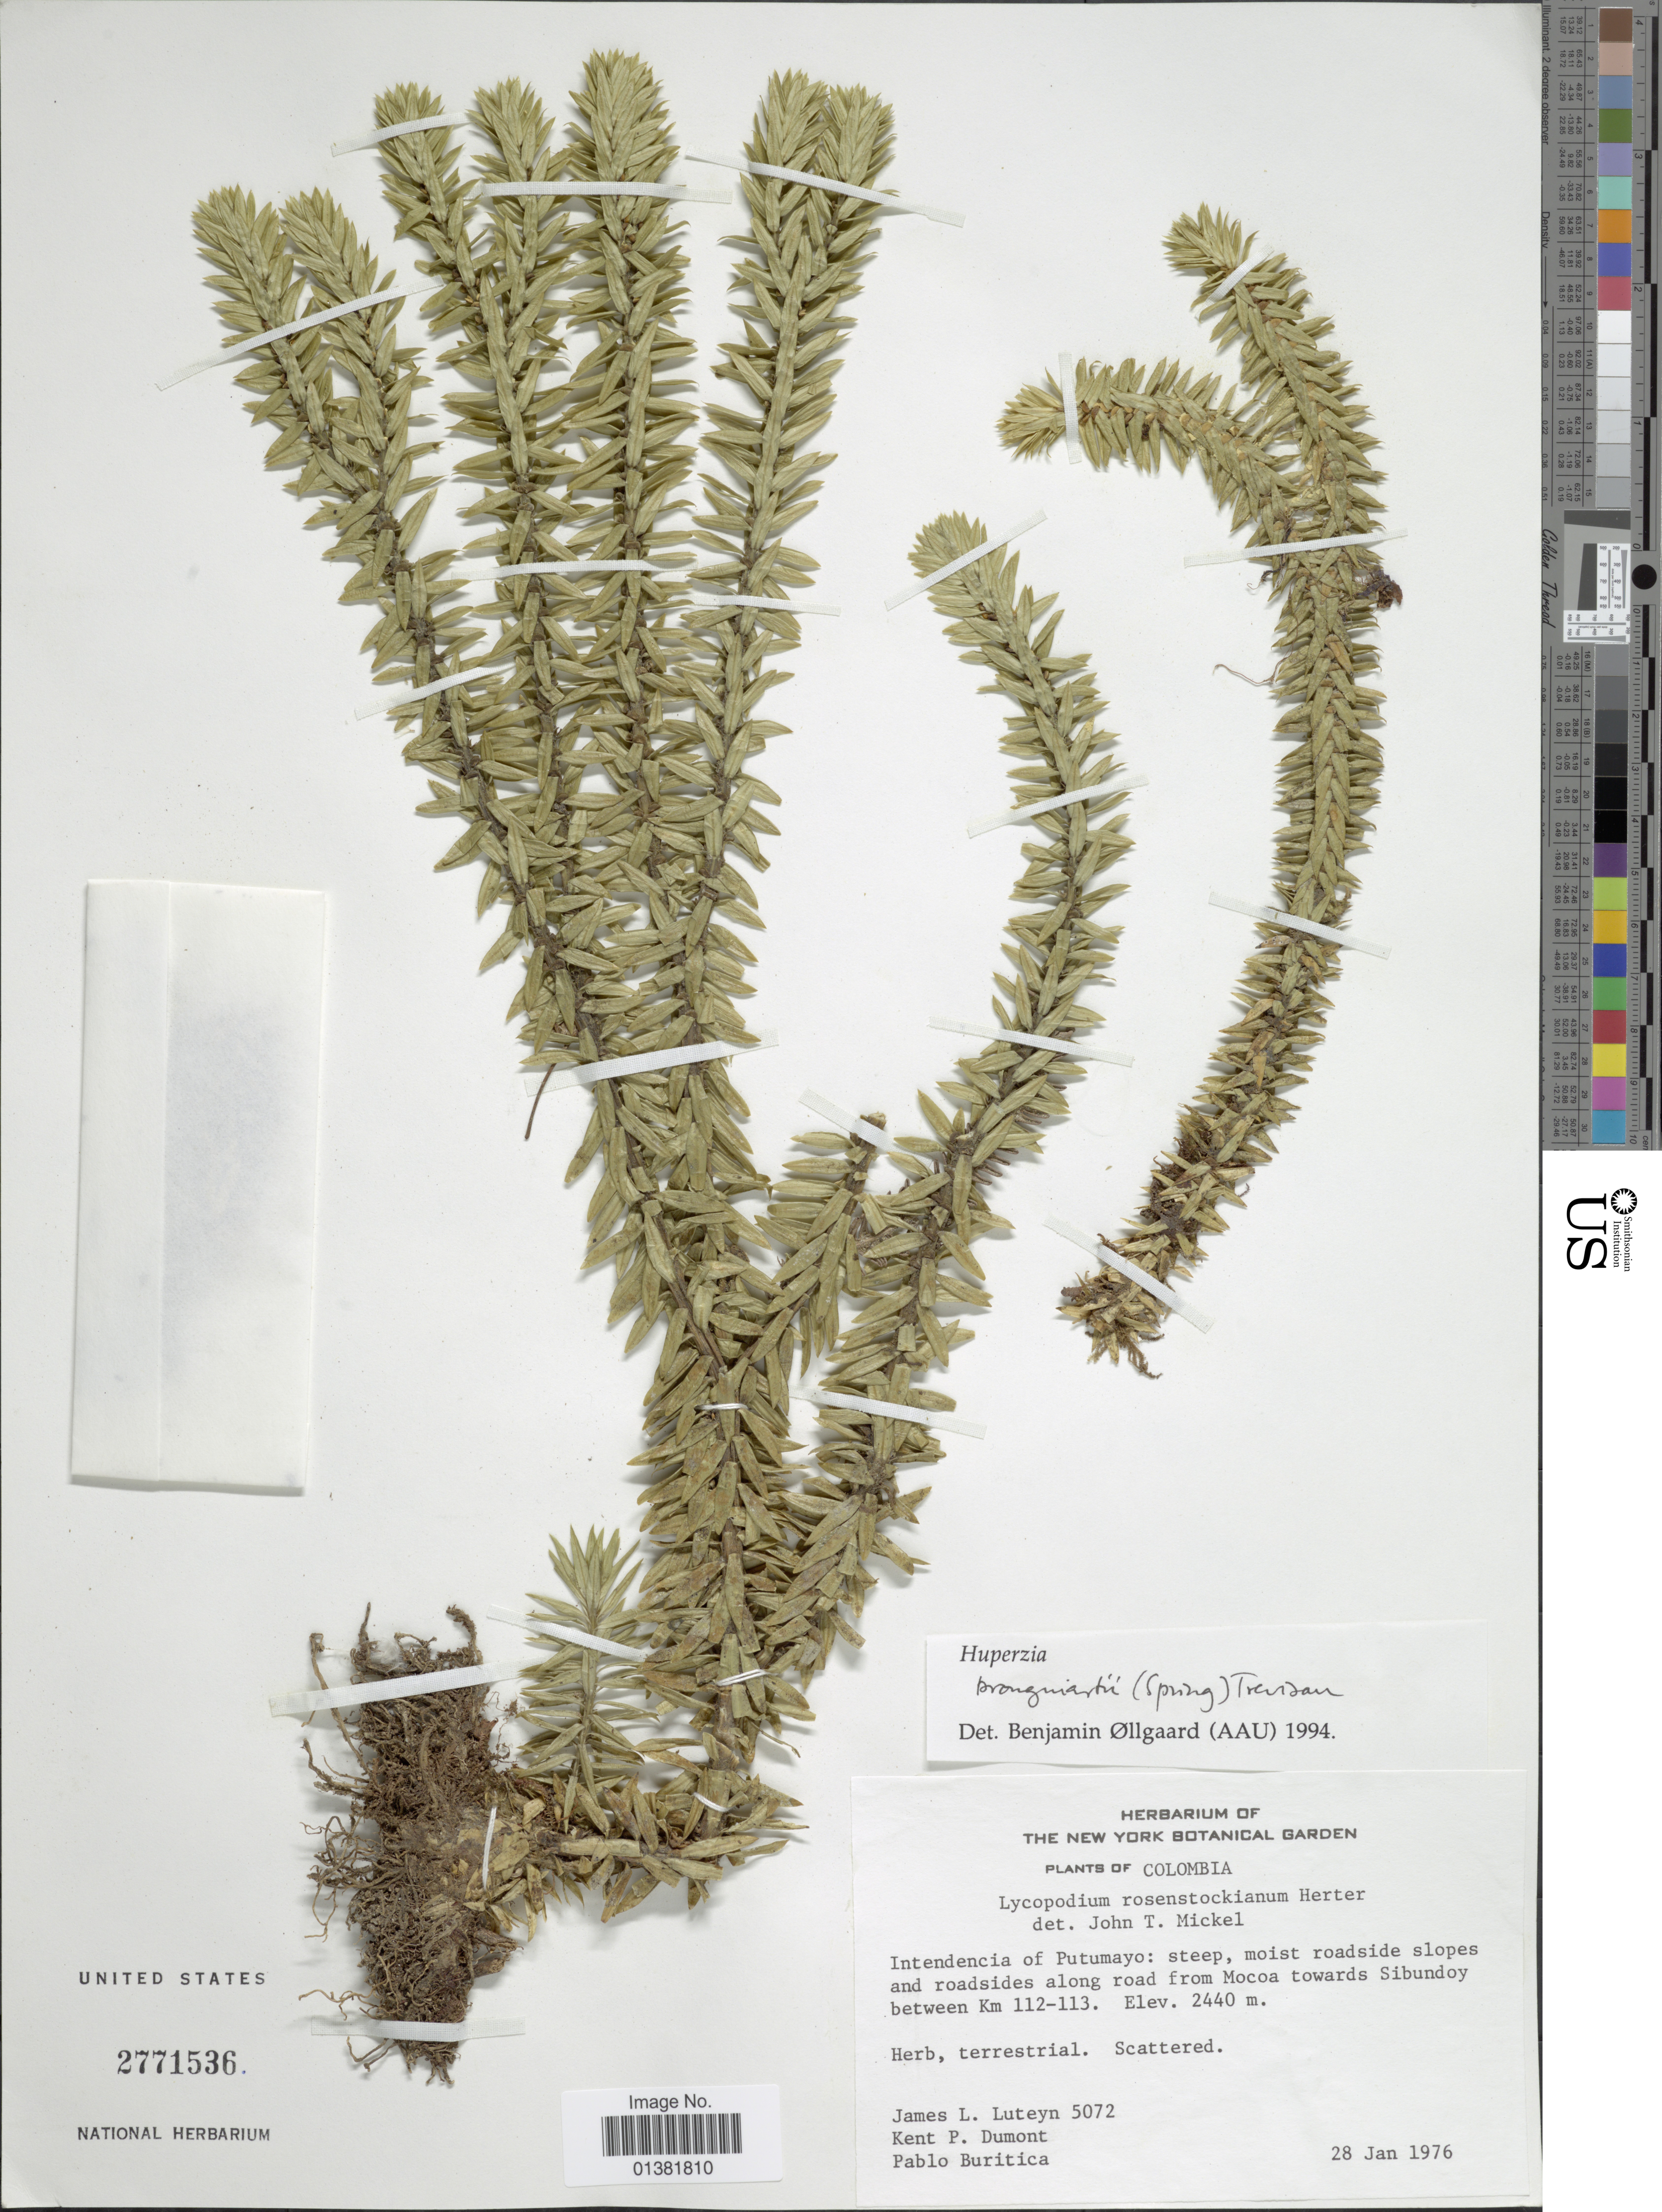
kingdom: Plantae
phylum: Tracheophyta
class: Lycopodiopsida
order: Lycopodiales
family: Lycopodiaceae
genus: Phlegmariurus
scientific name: Phlegmariurus brongniartii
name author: (Spring) B. Øllg.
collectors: J. L. Luteyn, K. P. Dumont & P. Buritica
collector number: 5072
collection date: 1976-01-28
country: Colombia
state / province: Putumayo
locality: Steep, moist roadside slopes and roadsides along road from Mocoa towards Sibundoy between Km 112 - 113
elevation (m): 2440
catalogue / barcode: US 2771536